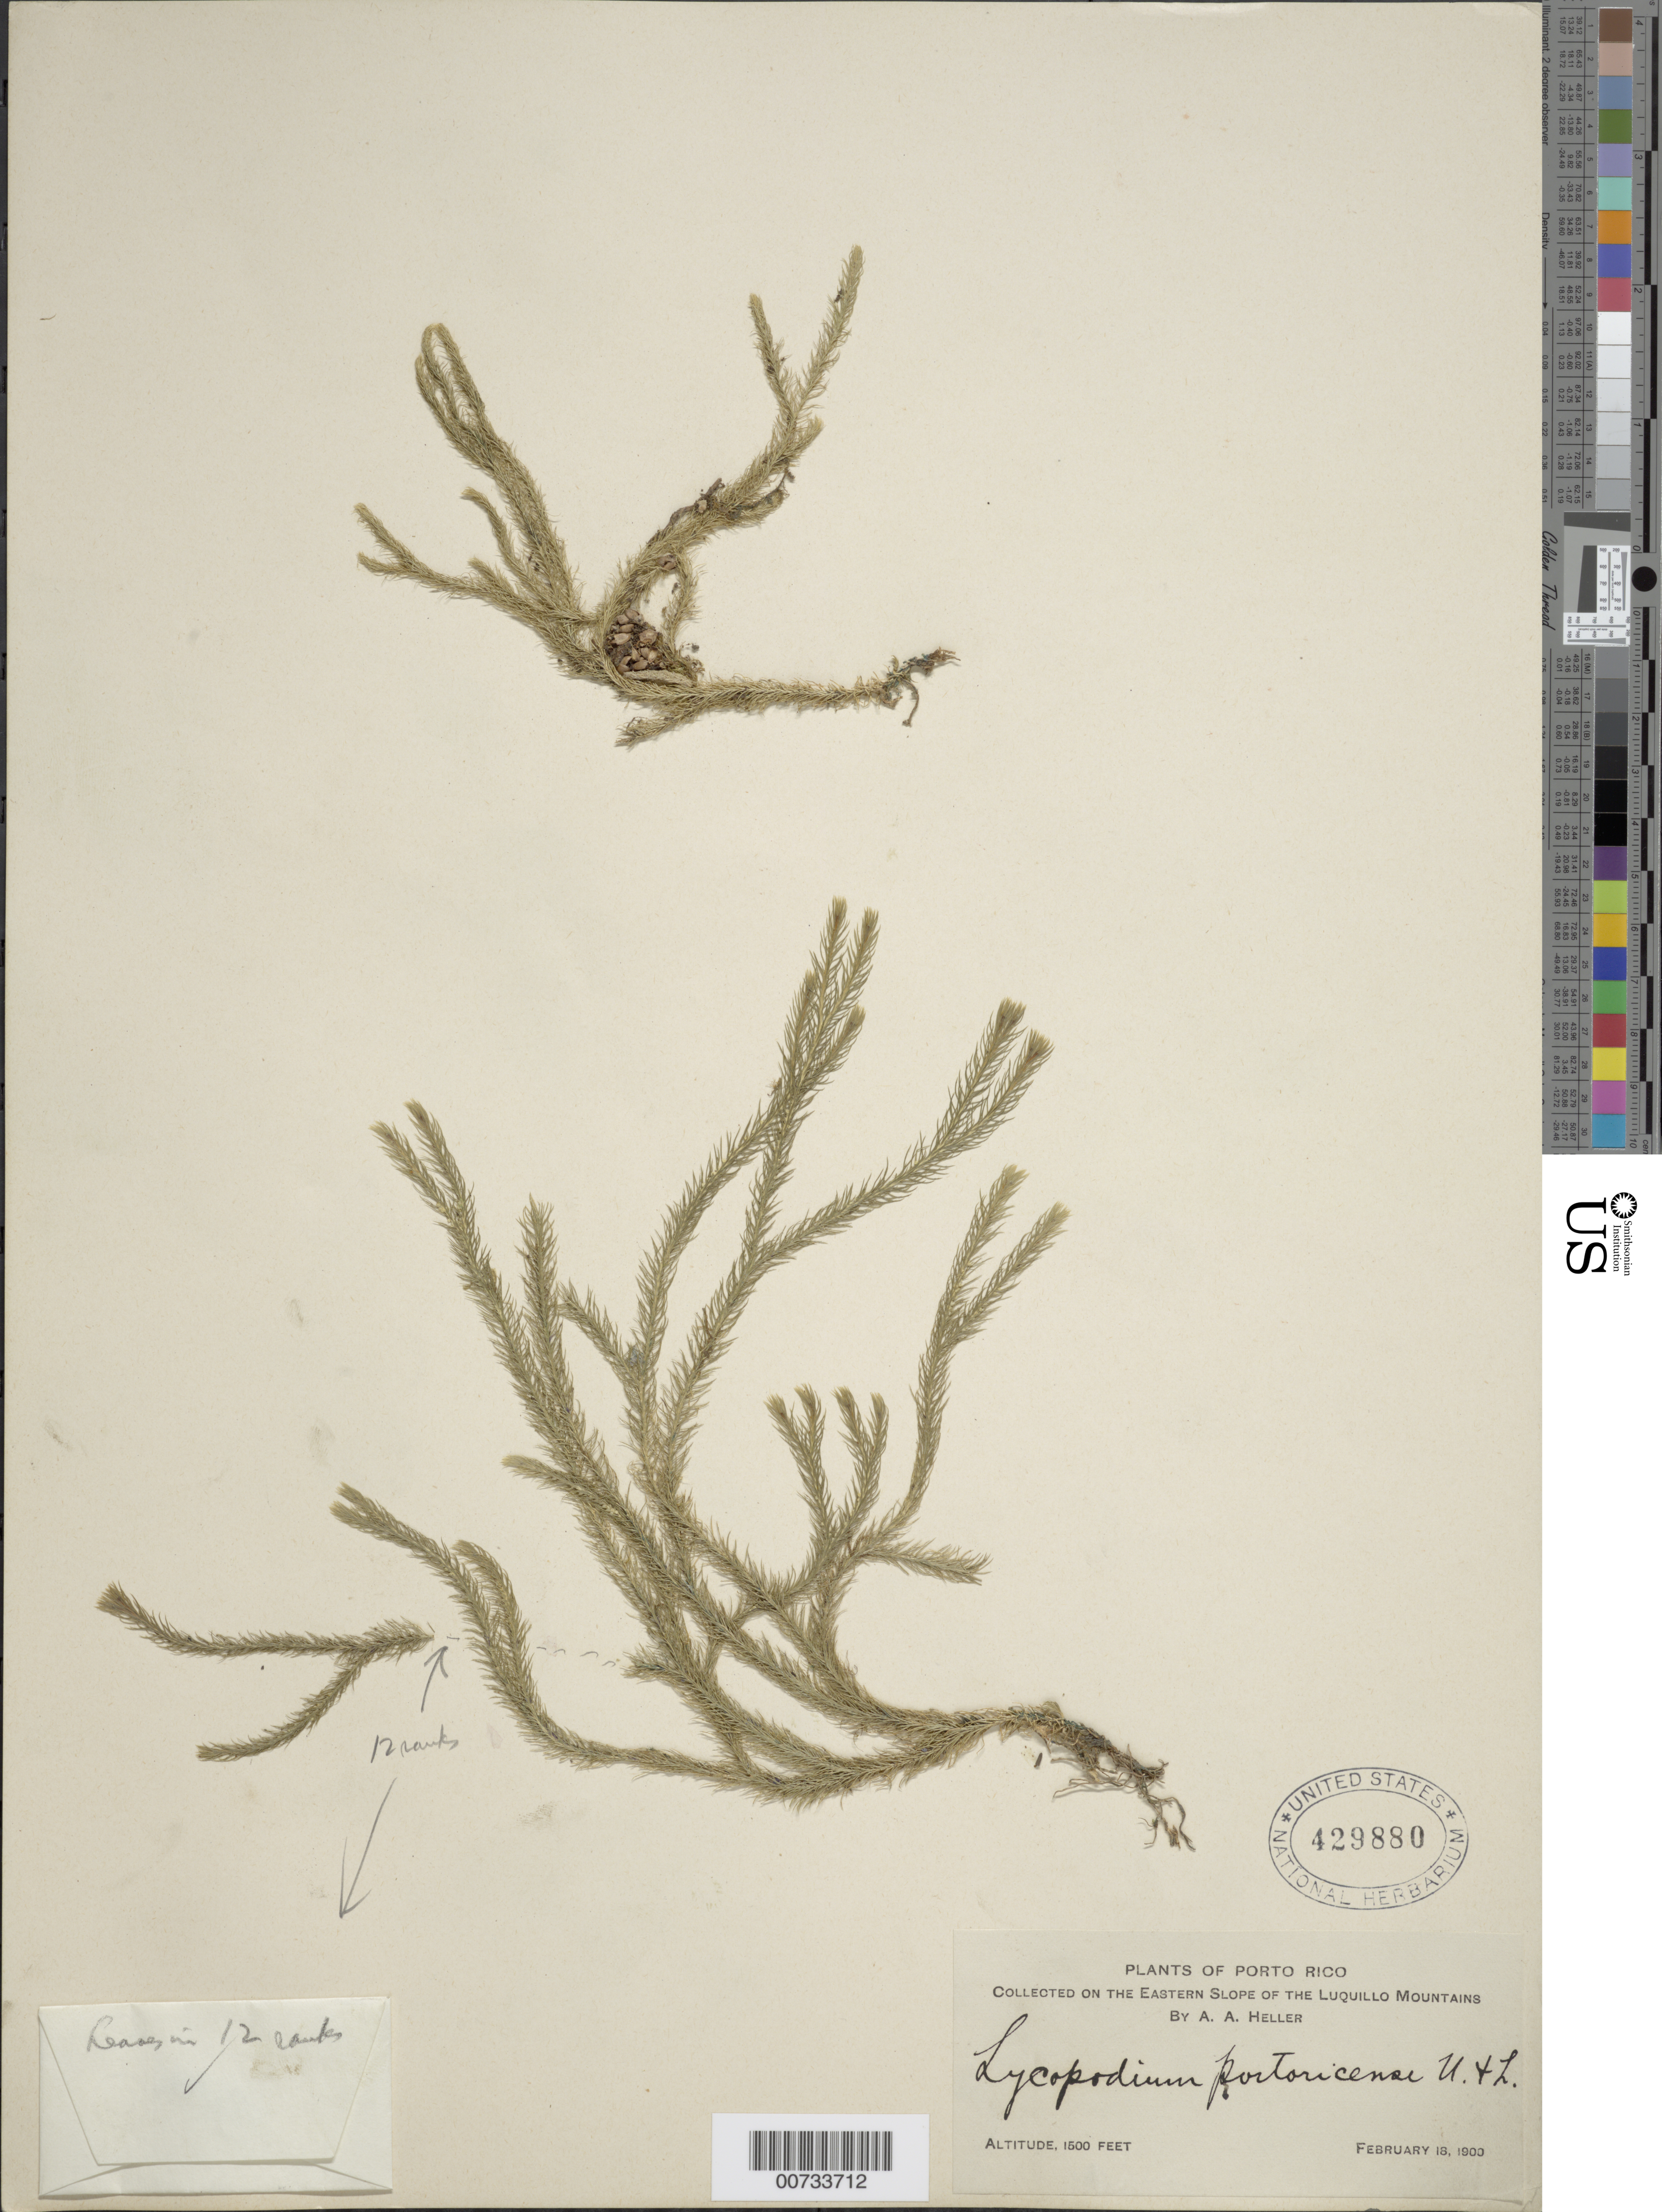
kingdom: Plantae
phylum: Tracheophyta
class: Lycopodiopsida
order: Lycopodiales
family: Lycopodiaceae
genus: Phlegmariurus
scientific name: Phlegmariurus filiformis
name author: (Sw.) W.H. Wagner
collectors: A. A. Heller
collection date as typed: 18 Feb 1900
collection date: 1900-02-18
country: Puerto Rico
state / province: Luquillo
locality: Luquillo Mts., Eastern slope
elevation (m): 457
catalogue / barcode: US 429880